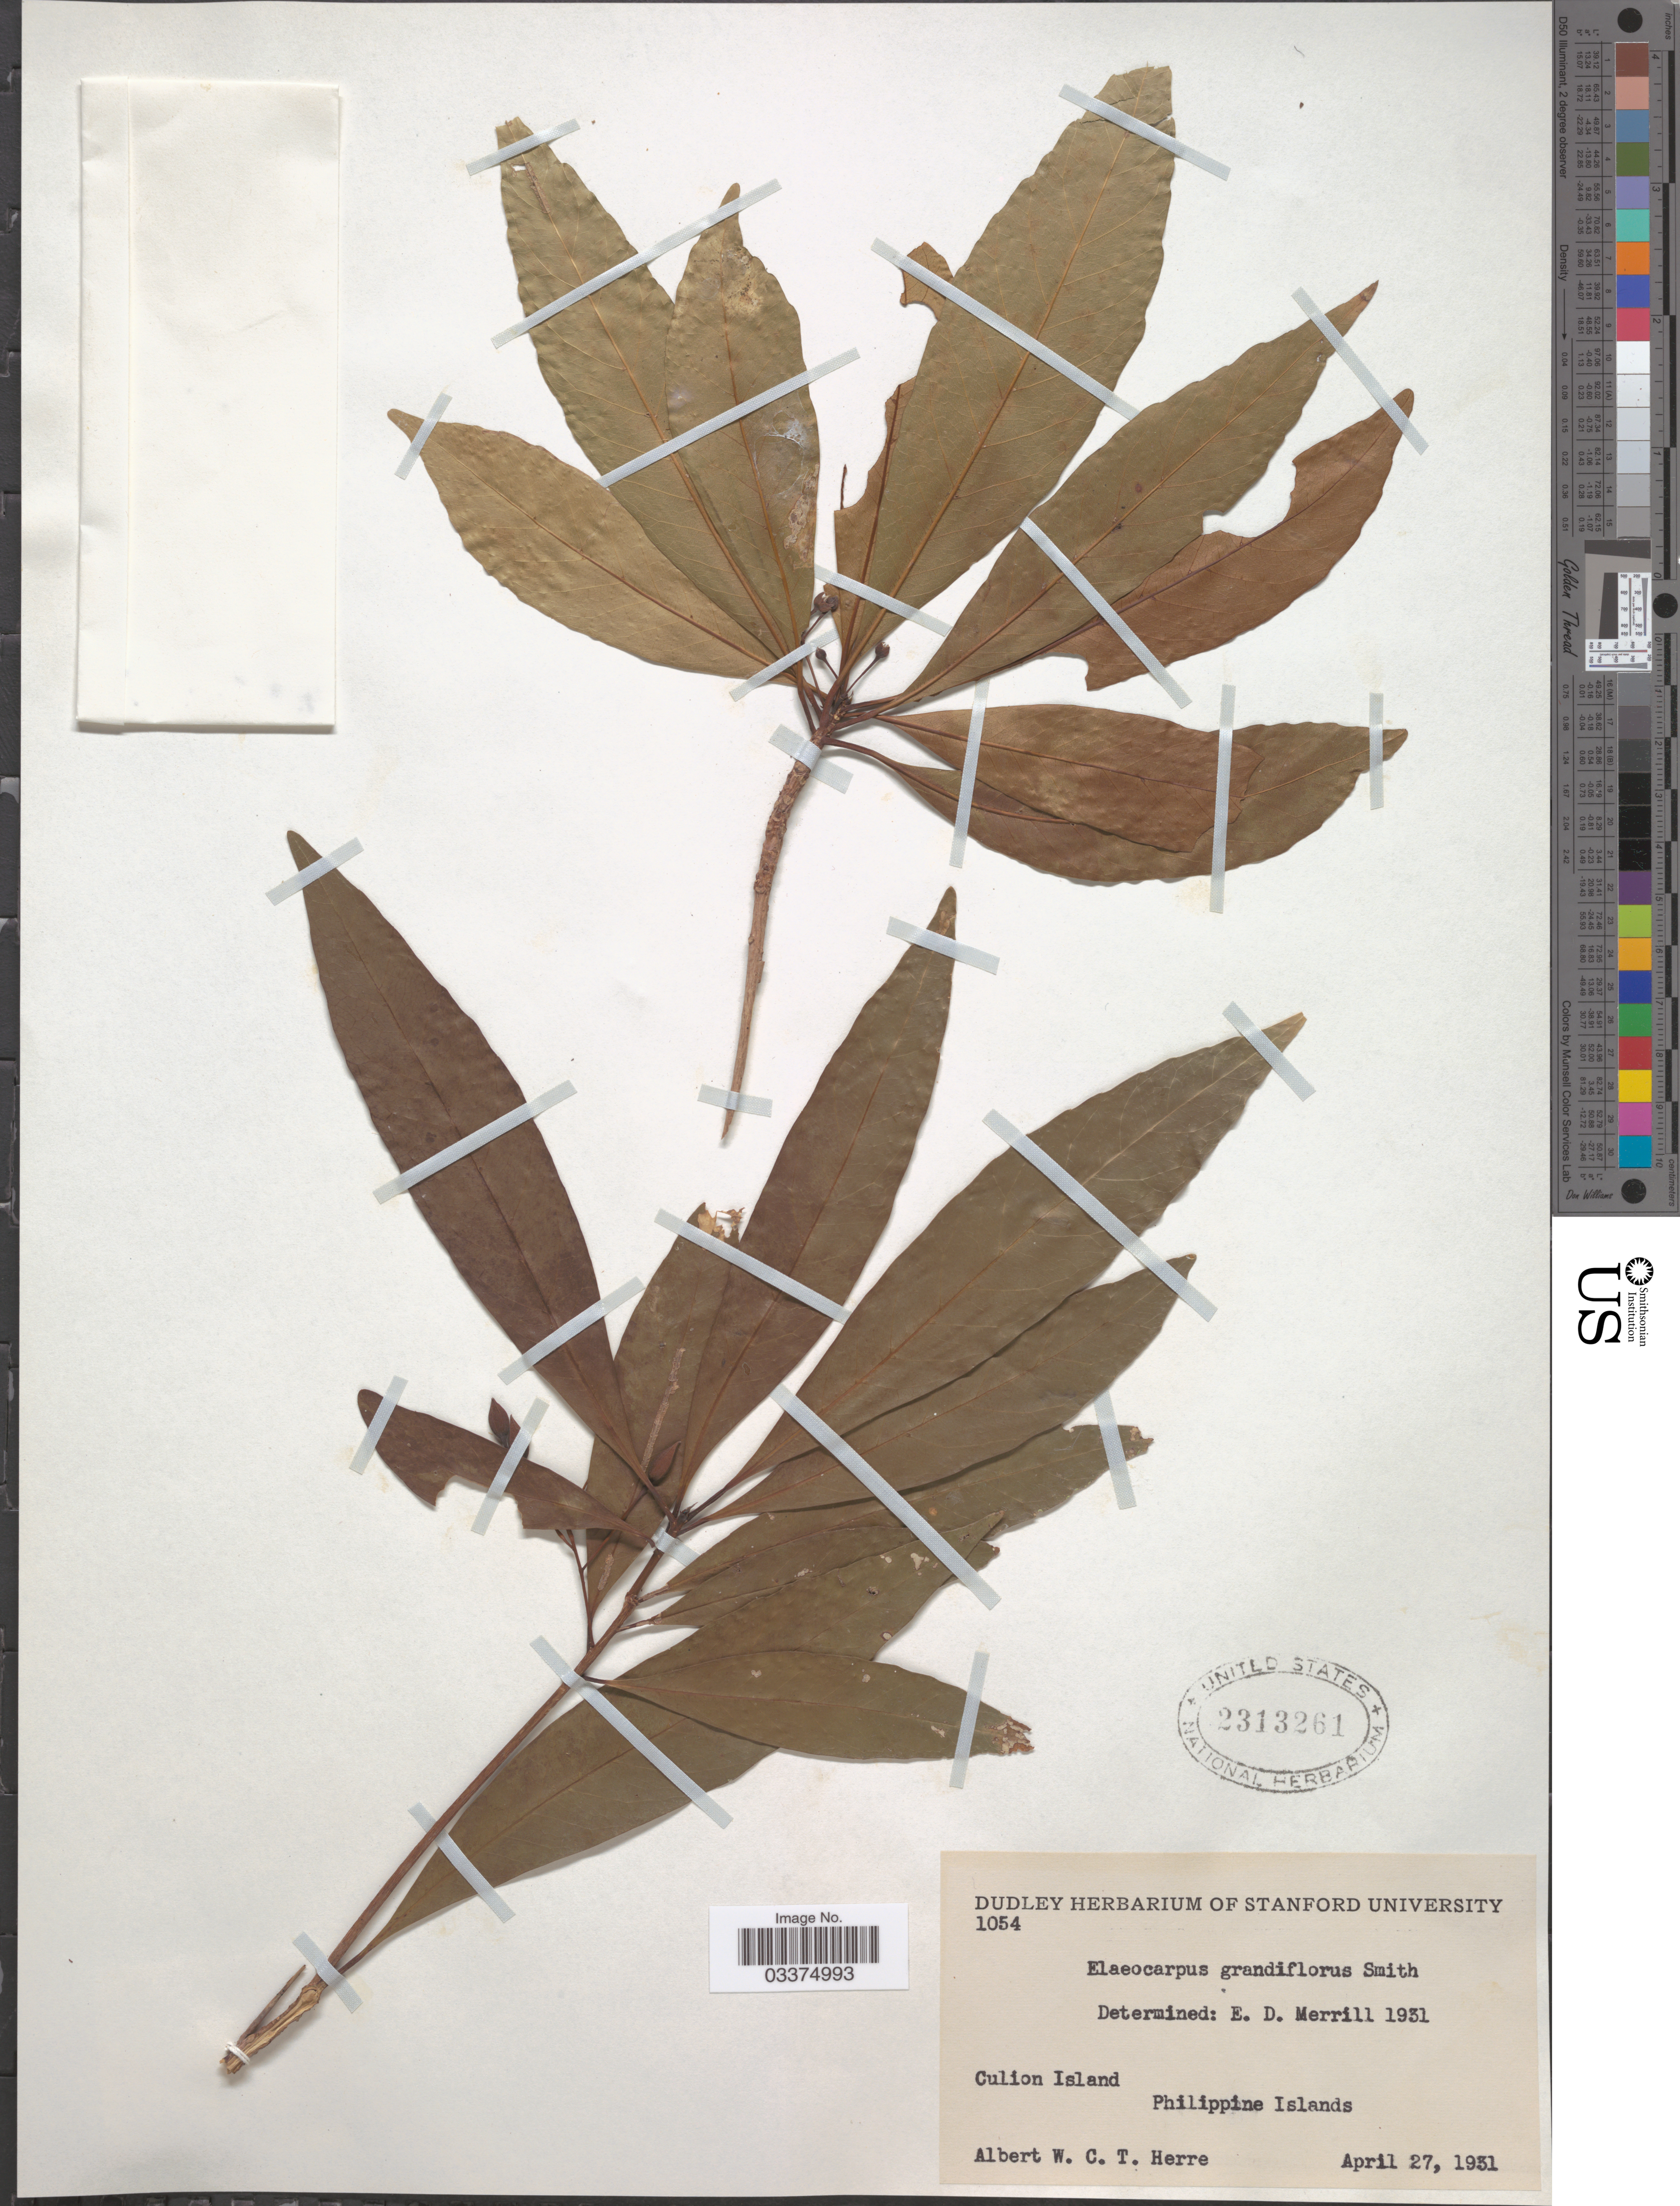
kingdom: Plantae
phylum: Tracheophyta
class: Magnoliopsida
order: Oxalidales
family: Elaeocarpaceae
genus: Elaeocarpus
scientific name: Elaeocarpus grandiflorus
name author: Sm.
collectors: A. W. Herre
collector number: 1054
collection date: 1931-04-27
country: Philippines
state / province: Mimaropa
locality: Culion Island.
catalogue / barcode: US 2313261